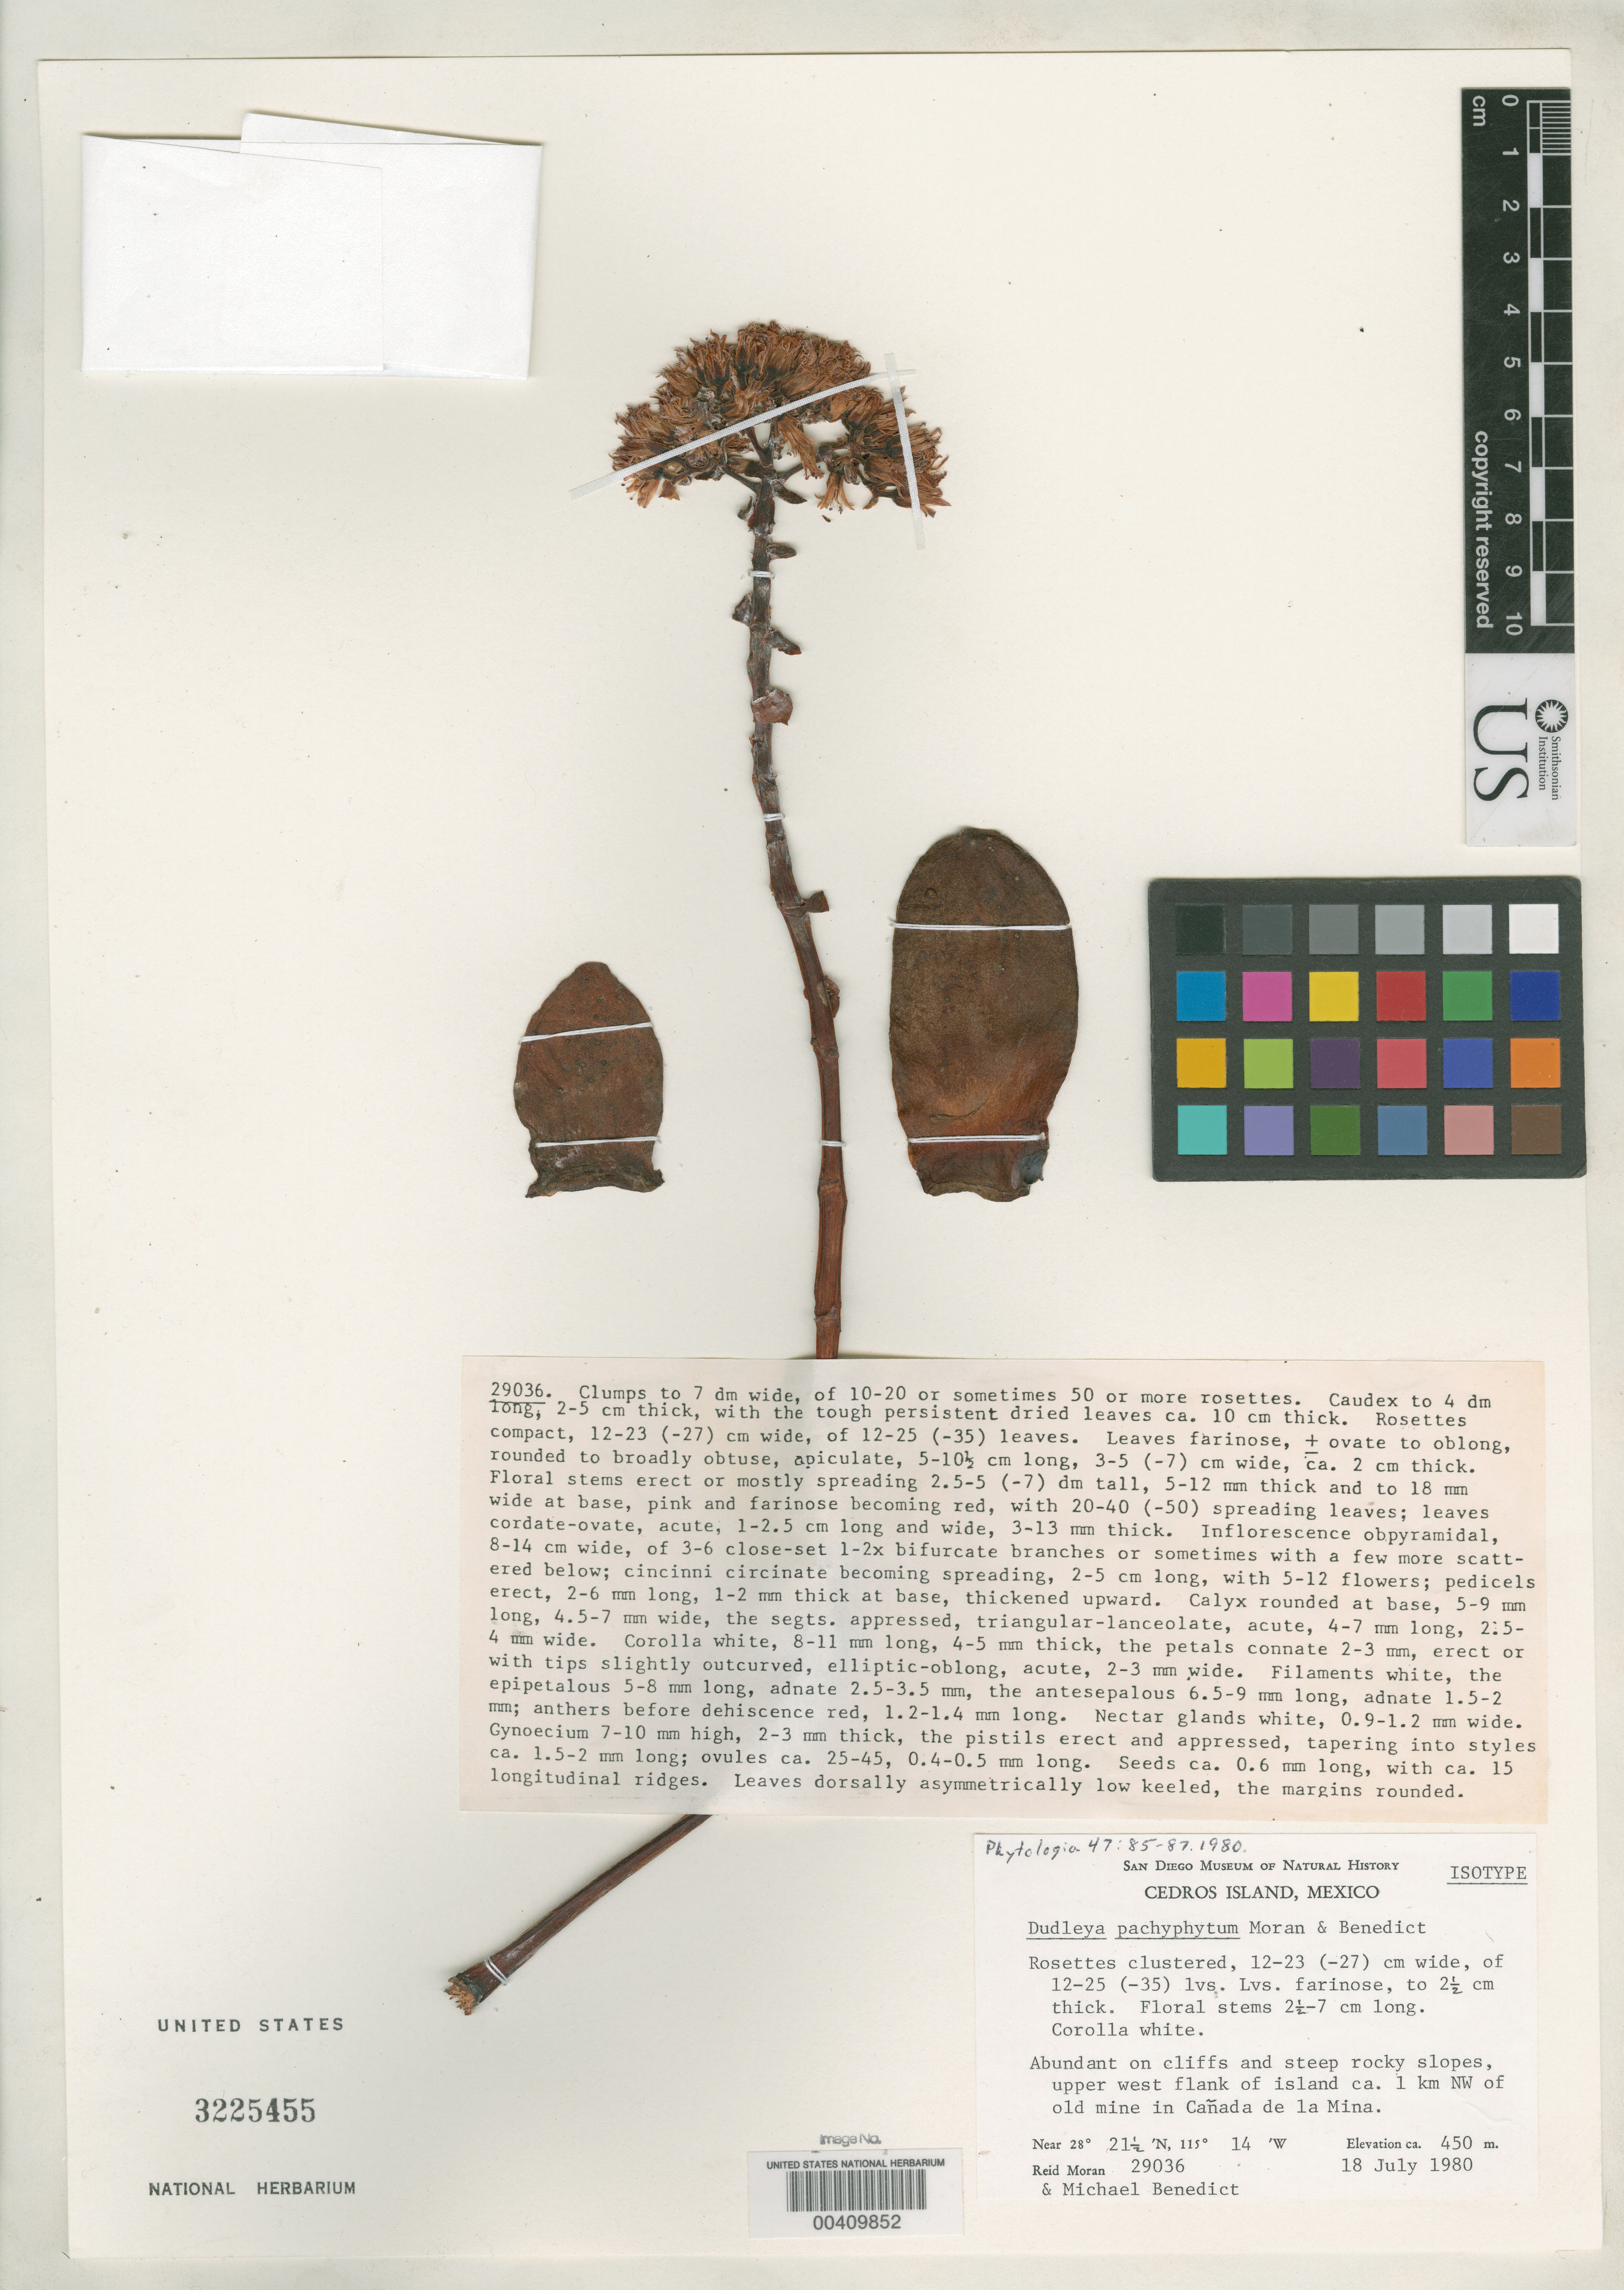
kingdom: Plantae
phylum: Tracheophyta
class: Magnoliopsida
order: Saxifragales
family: Crassulaceae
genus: Dudleya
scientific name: Dudleya pachyphytum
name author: Moran & M. Benedict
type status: Isotype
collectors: R. V. Moran & M. R. Benedict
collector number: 29036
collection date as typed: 18 Jul 1980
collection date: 1980-07-18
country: Mexico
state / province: Baja California Norte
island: Cedros Island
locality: Upper W flank of island, ca. 1 km NW of old mine in Canada de La Mina.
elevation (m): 450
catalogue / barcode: US 3225455